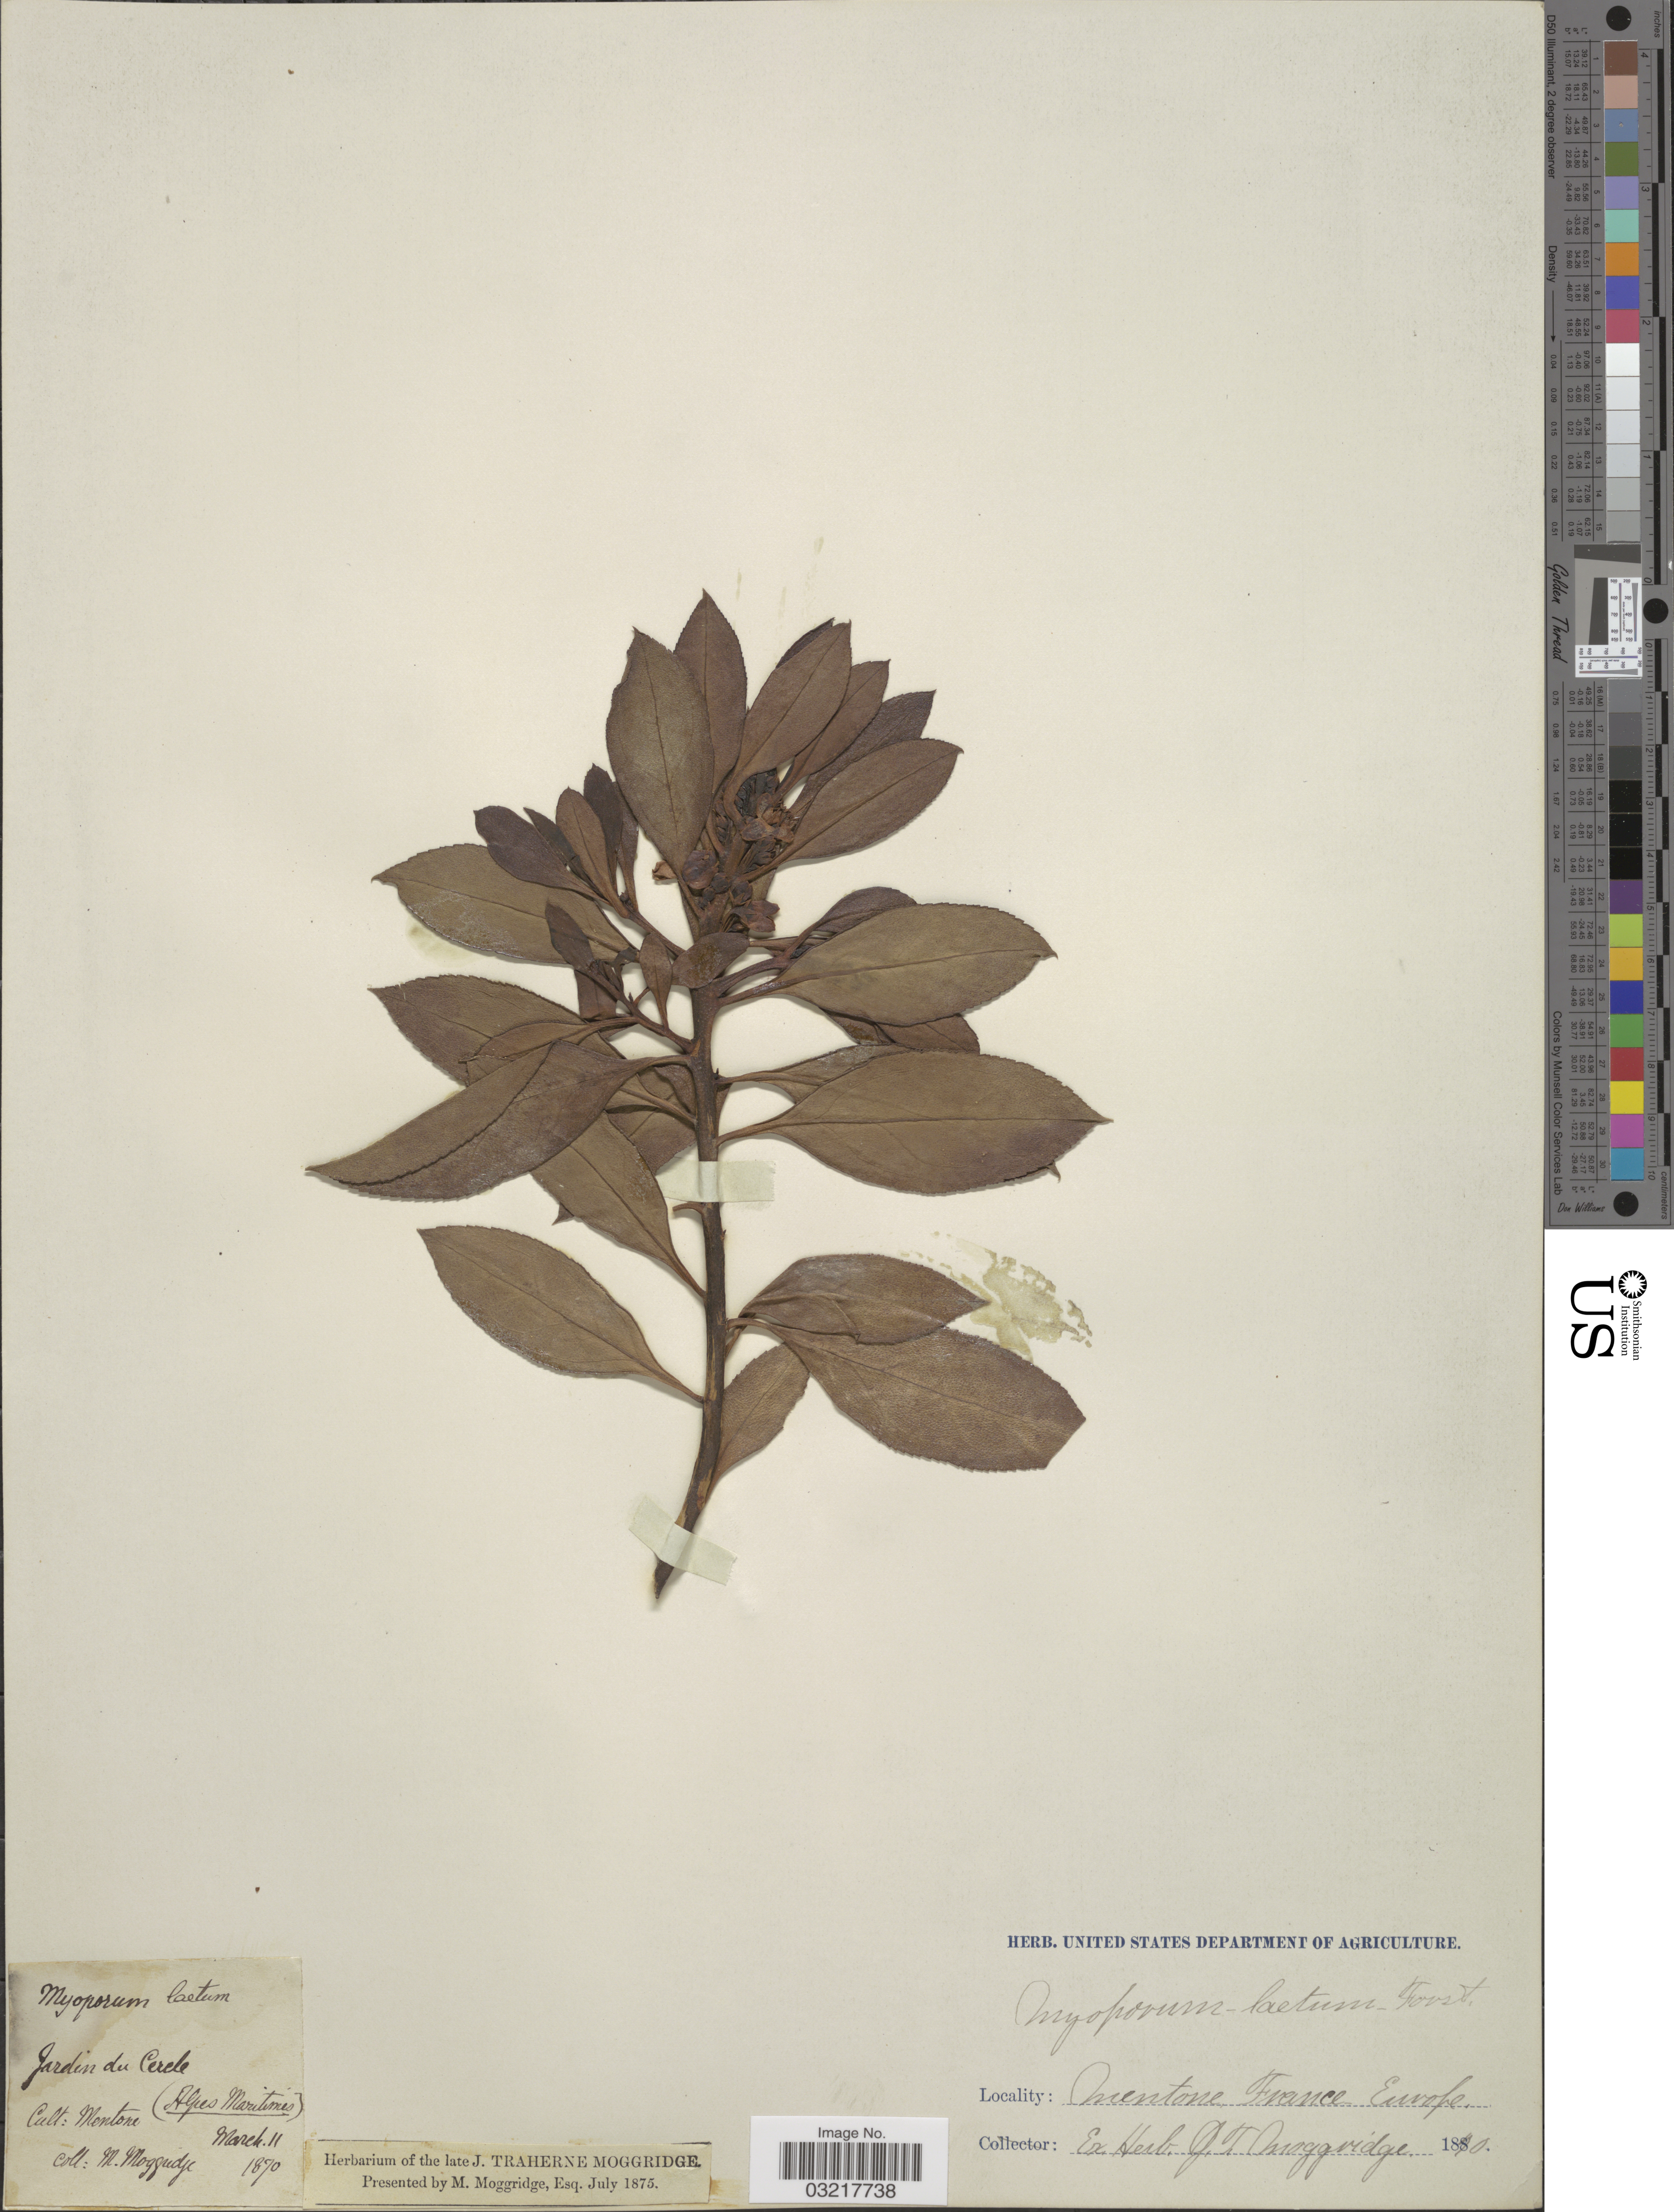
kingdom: Plantae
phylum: Tracheophyta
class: Magnoliopsida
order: Lamiales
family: Scrophulariaceae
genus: Myoporum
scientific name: Myoporum laetum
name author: G. Forst.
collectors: M. Moggridge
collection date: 1870-03-11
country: France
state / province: Provence-Alpes-Côte d'Azur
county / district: Alpes-Maritimes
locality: Jardin du Cercle. (Alpes Maritimes). Mentone.